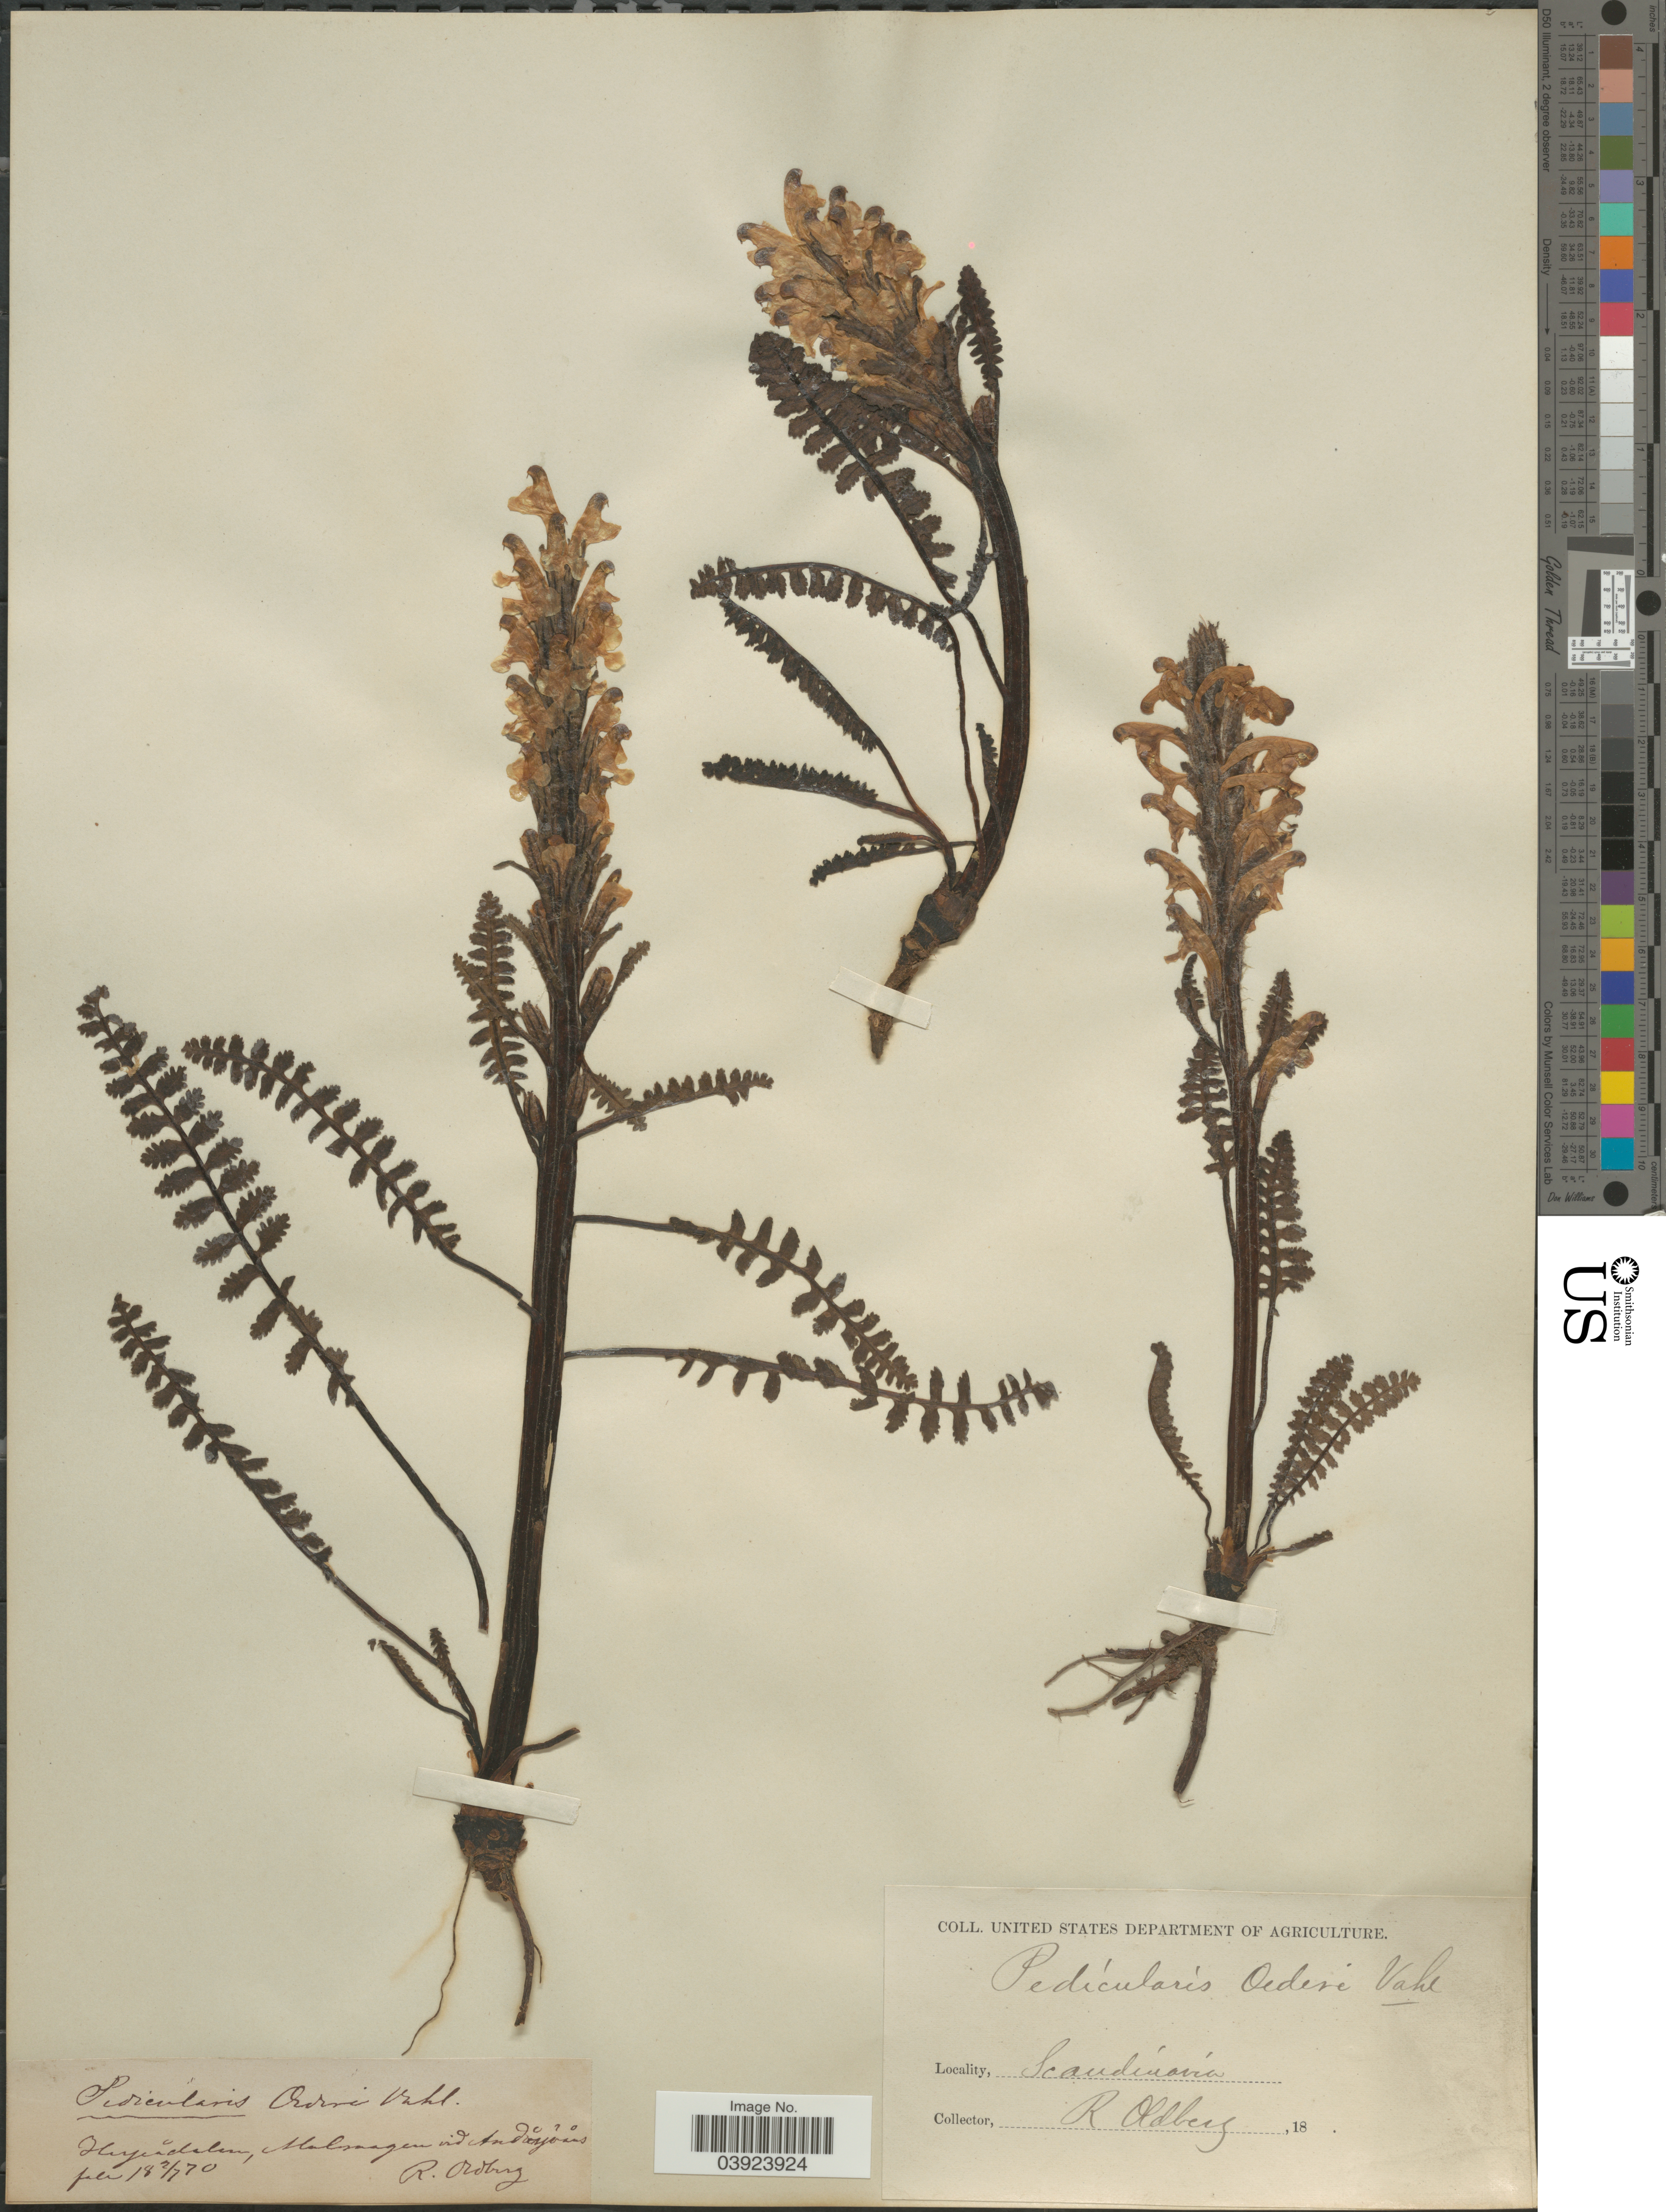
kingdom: Plantae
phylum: Tracheophyta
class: Magnoliopsida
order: Lamiales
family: Orobanchaceae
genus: Pedicularis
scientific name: Pedicularis oederi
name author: Vahl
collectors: R. Oldberg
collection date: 1870-07-02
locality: Scandinavia. Herjådalen, Halmagen vid Andoyóans. [interpreted]